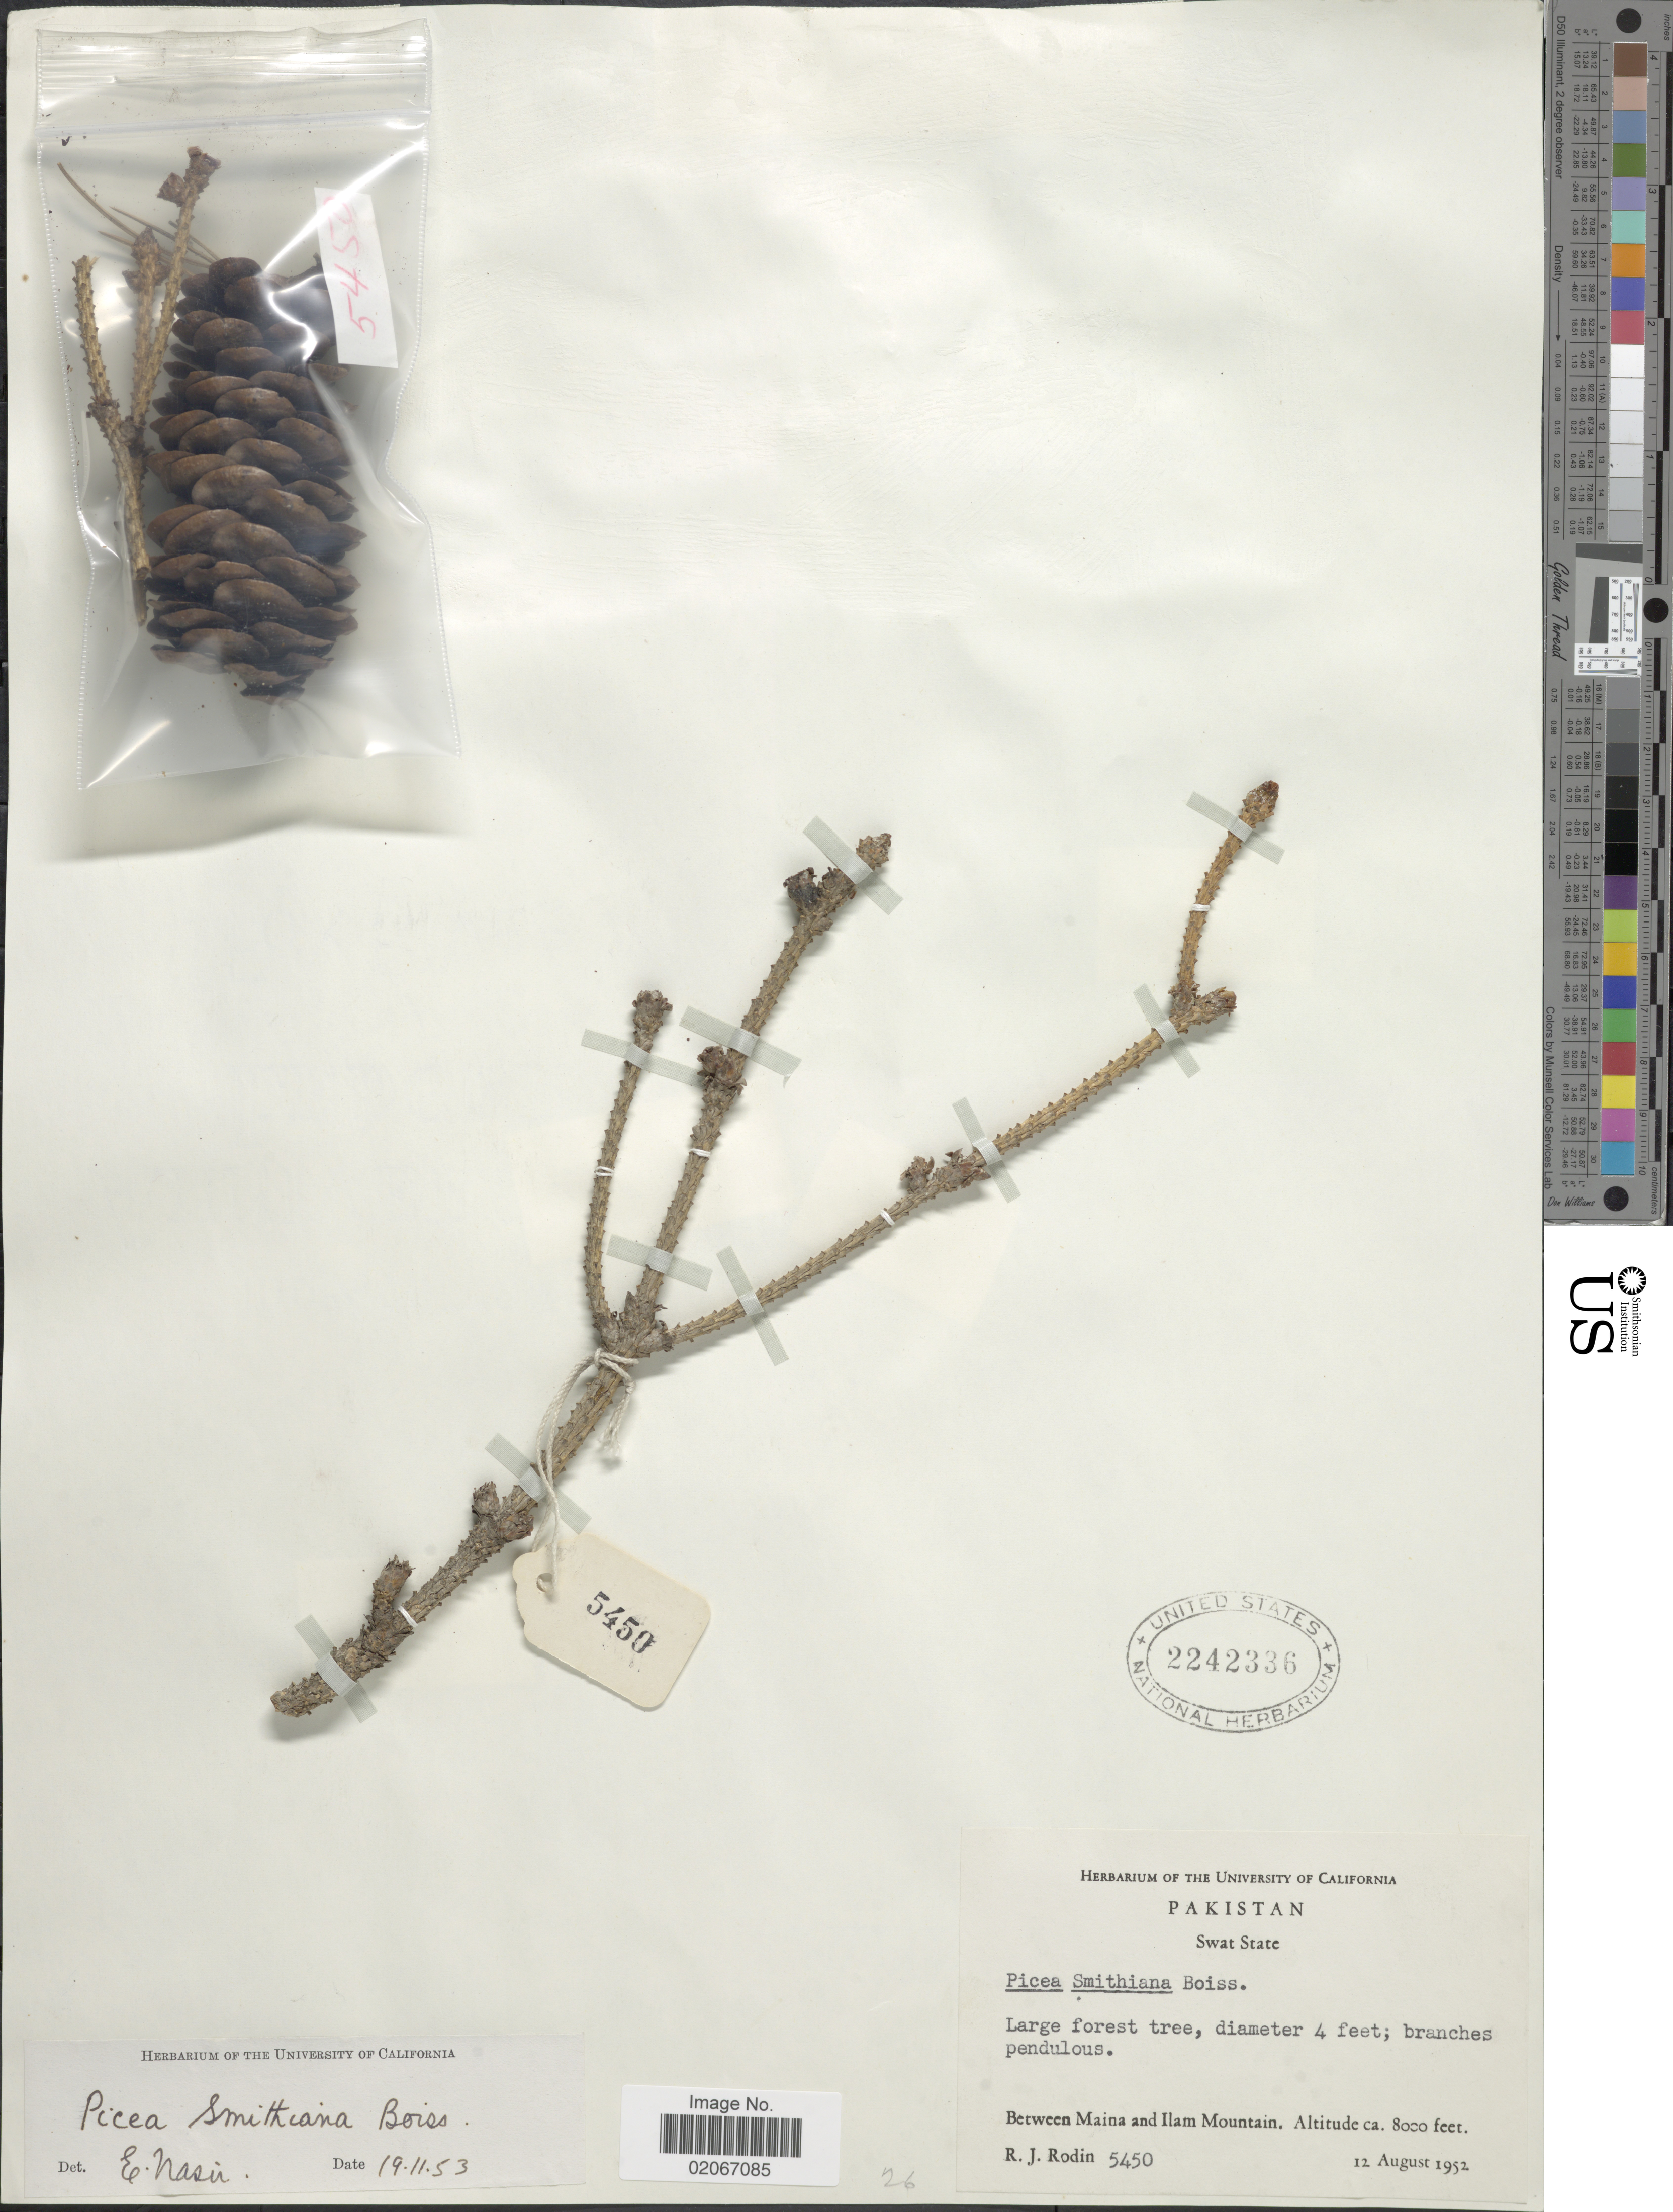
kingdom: Plantae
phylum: Tracheophyta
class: Pinopsida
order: Pinales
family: Pinaceae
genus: Picea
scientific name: Picea smithiana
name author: (Wall.) Boiss.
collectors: R. J. Rodin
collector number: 5450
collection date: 1952-08-12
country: Pakistan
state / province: Khyber Pakhtunkhwa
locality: Swat State, Between Maina and Ilam Mountain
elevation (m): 2438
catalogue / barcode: US 2242336